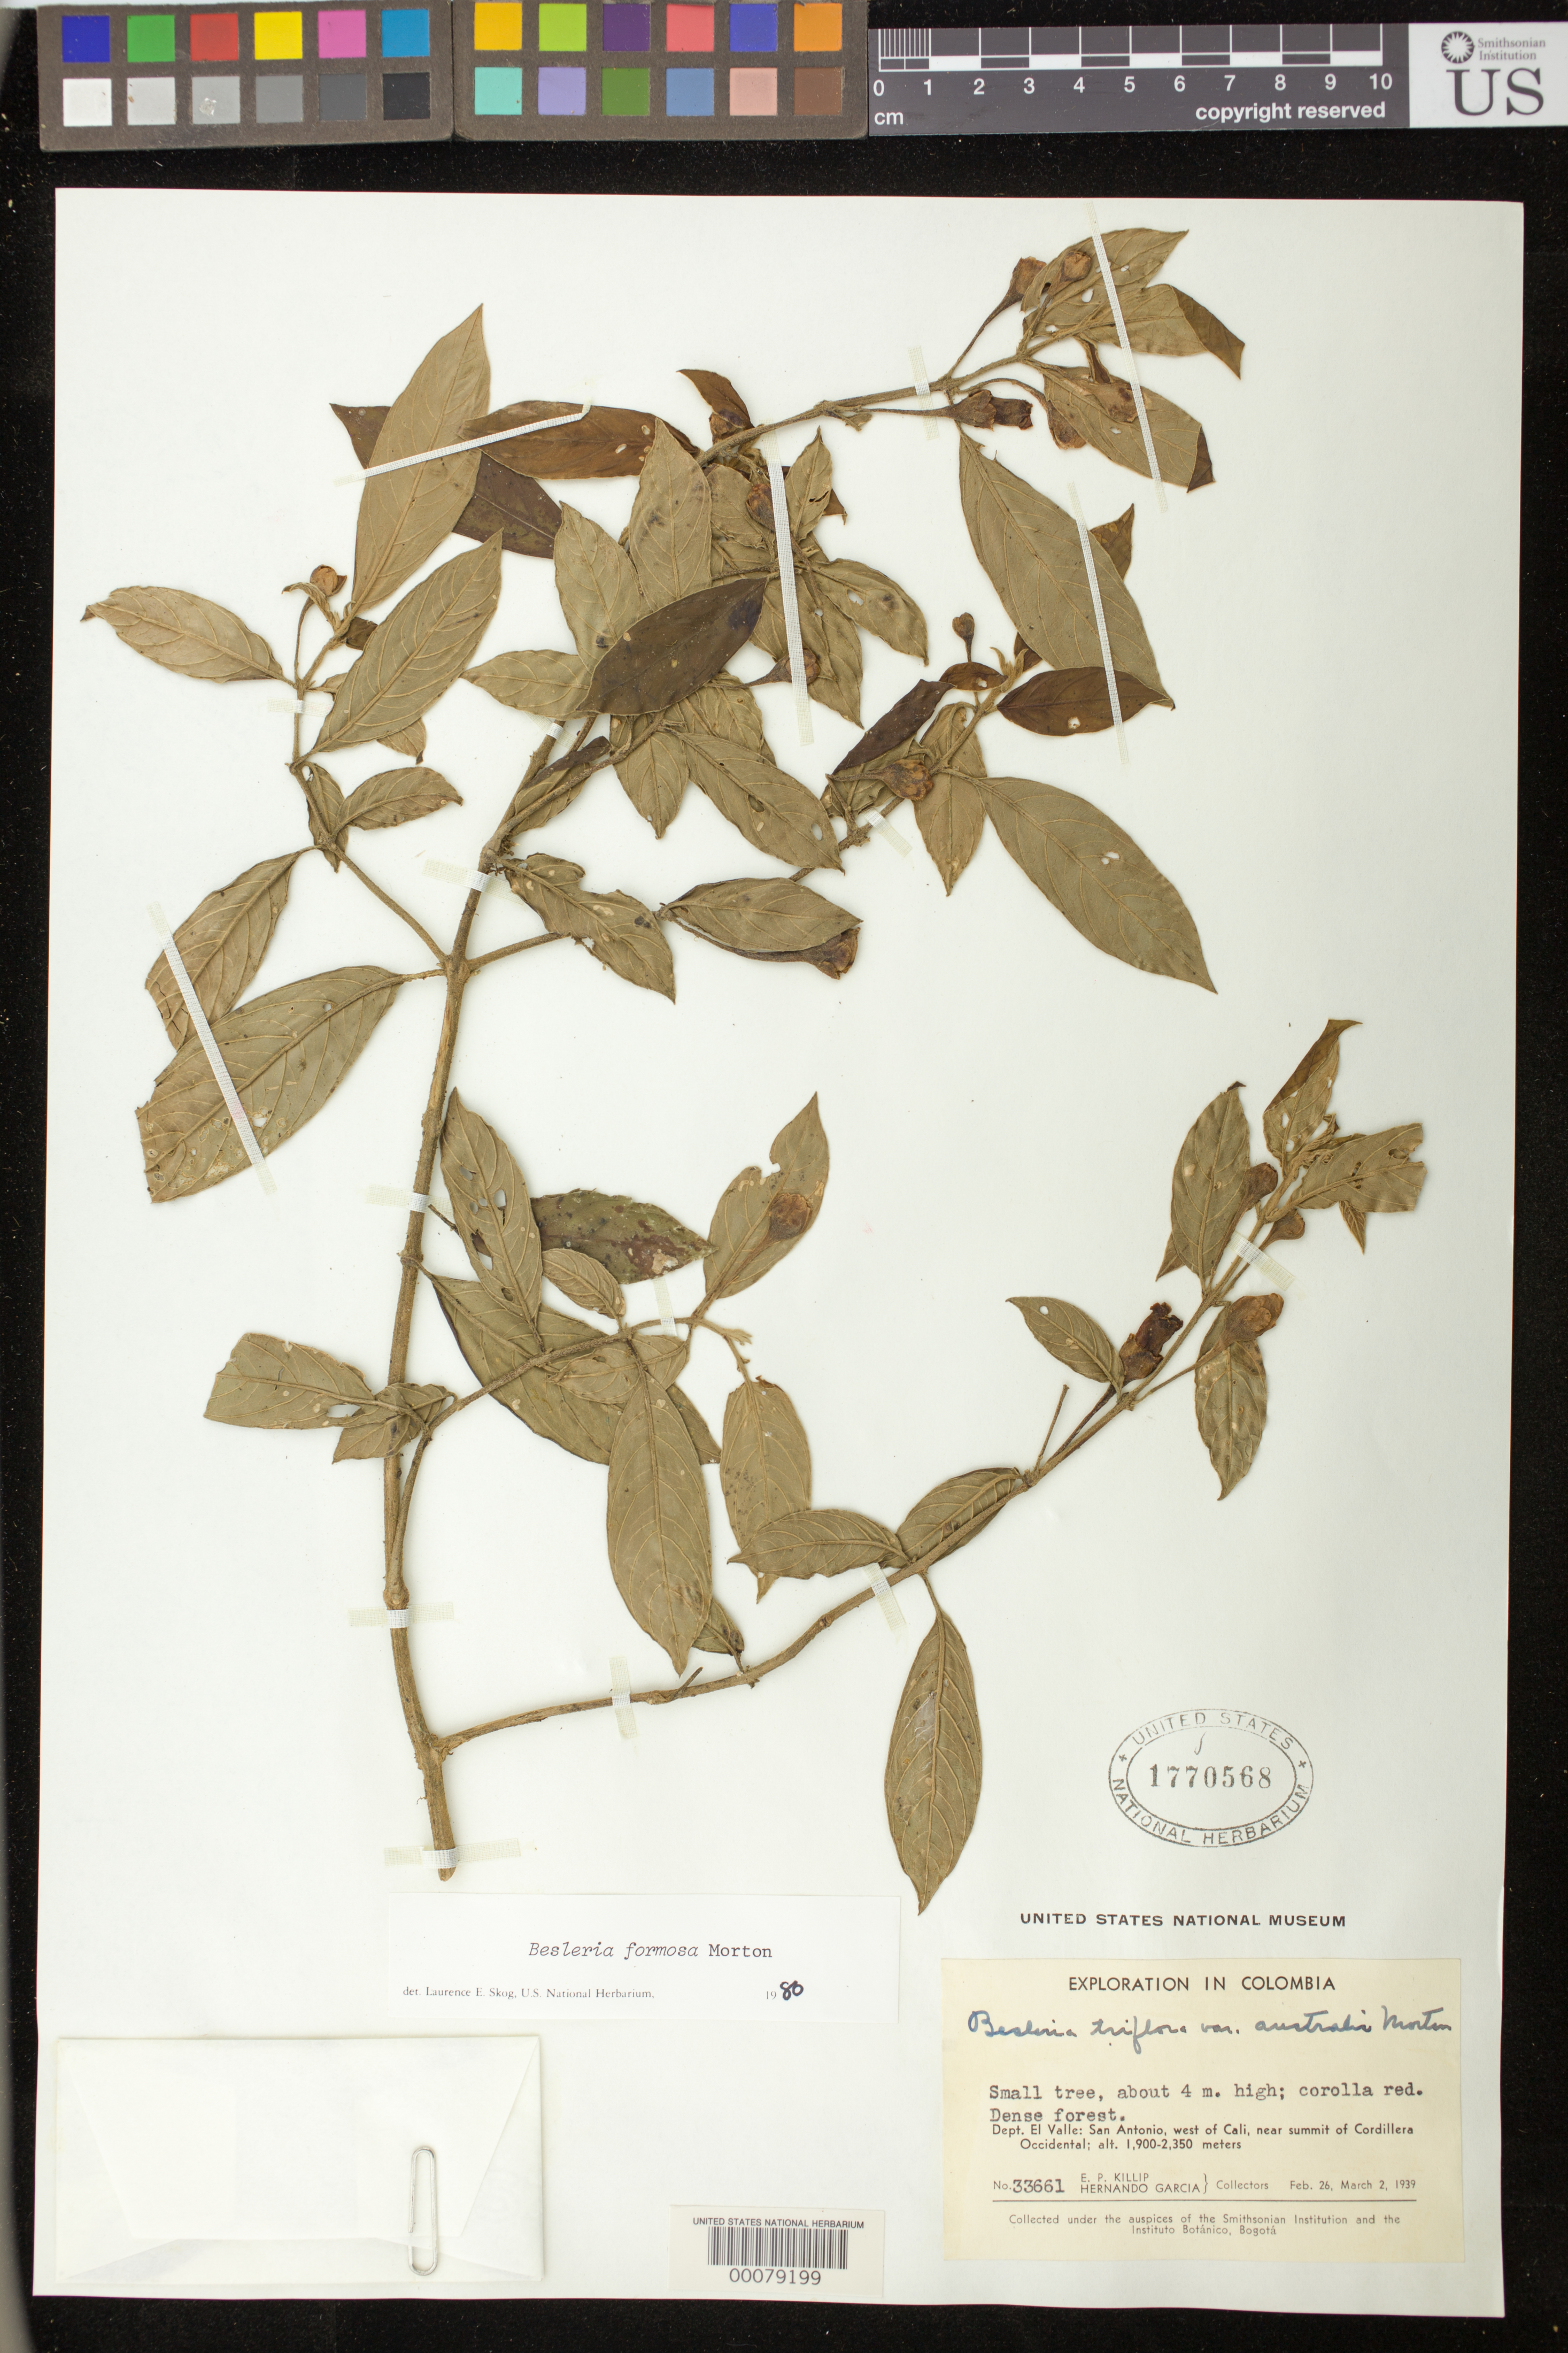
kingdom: Plantae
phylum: Tracheophyta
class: Magnoliopsida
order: Lamiales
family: Gesneriaceae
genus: Besleria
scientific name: Besleria amabilis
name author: C.V. Morton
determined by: Skog, Laurence E.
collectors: E. P. Killip & H. Garcia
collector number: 33661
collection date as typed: Feb-Mar 1939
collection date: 1939-02/1939-03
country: Colombia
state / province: Valle del Cauca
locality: San Antonio, west of Cali, near summit of Cordillera Occidental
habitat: Dense forest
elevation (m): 1900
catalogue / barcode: US 1770568